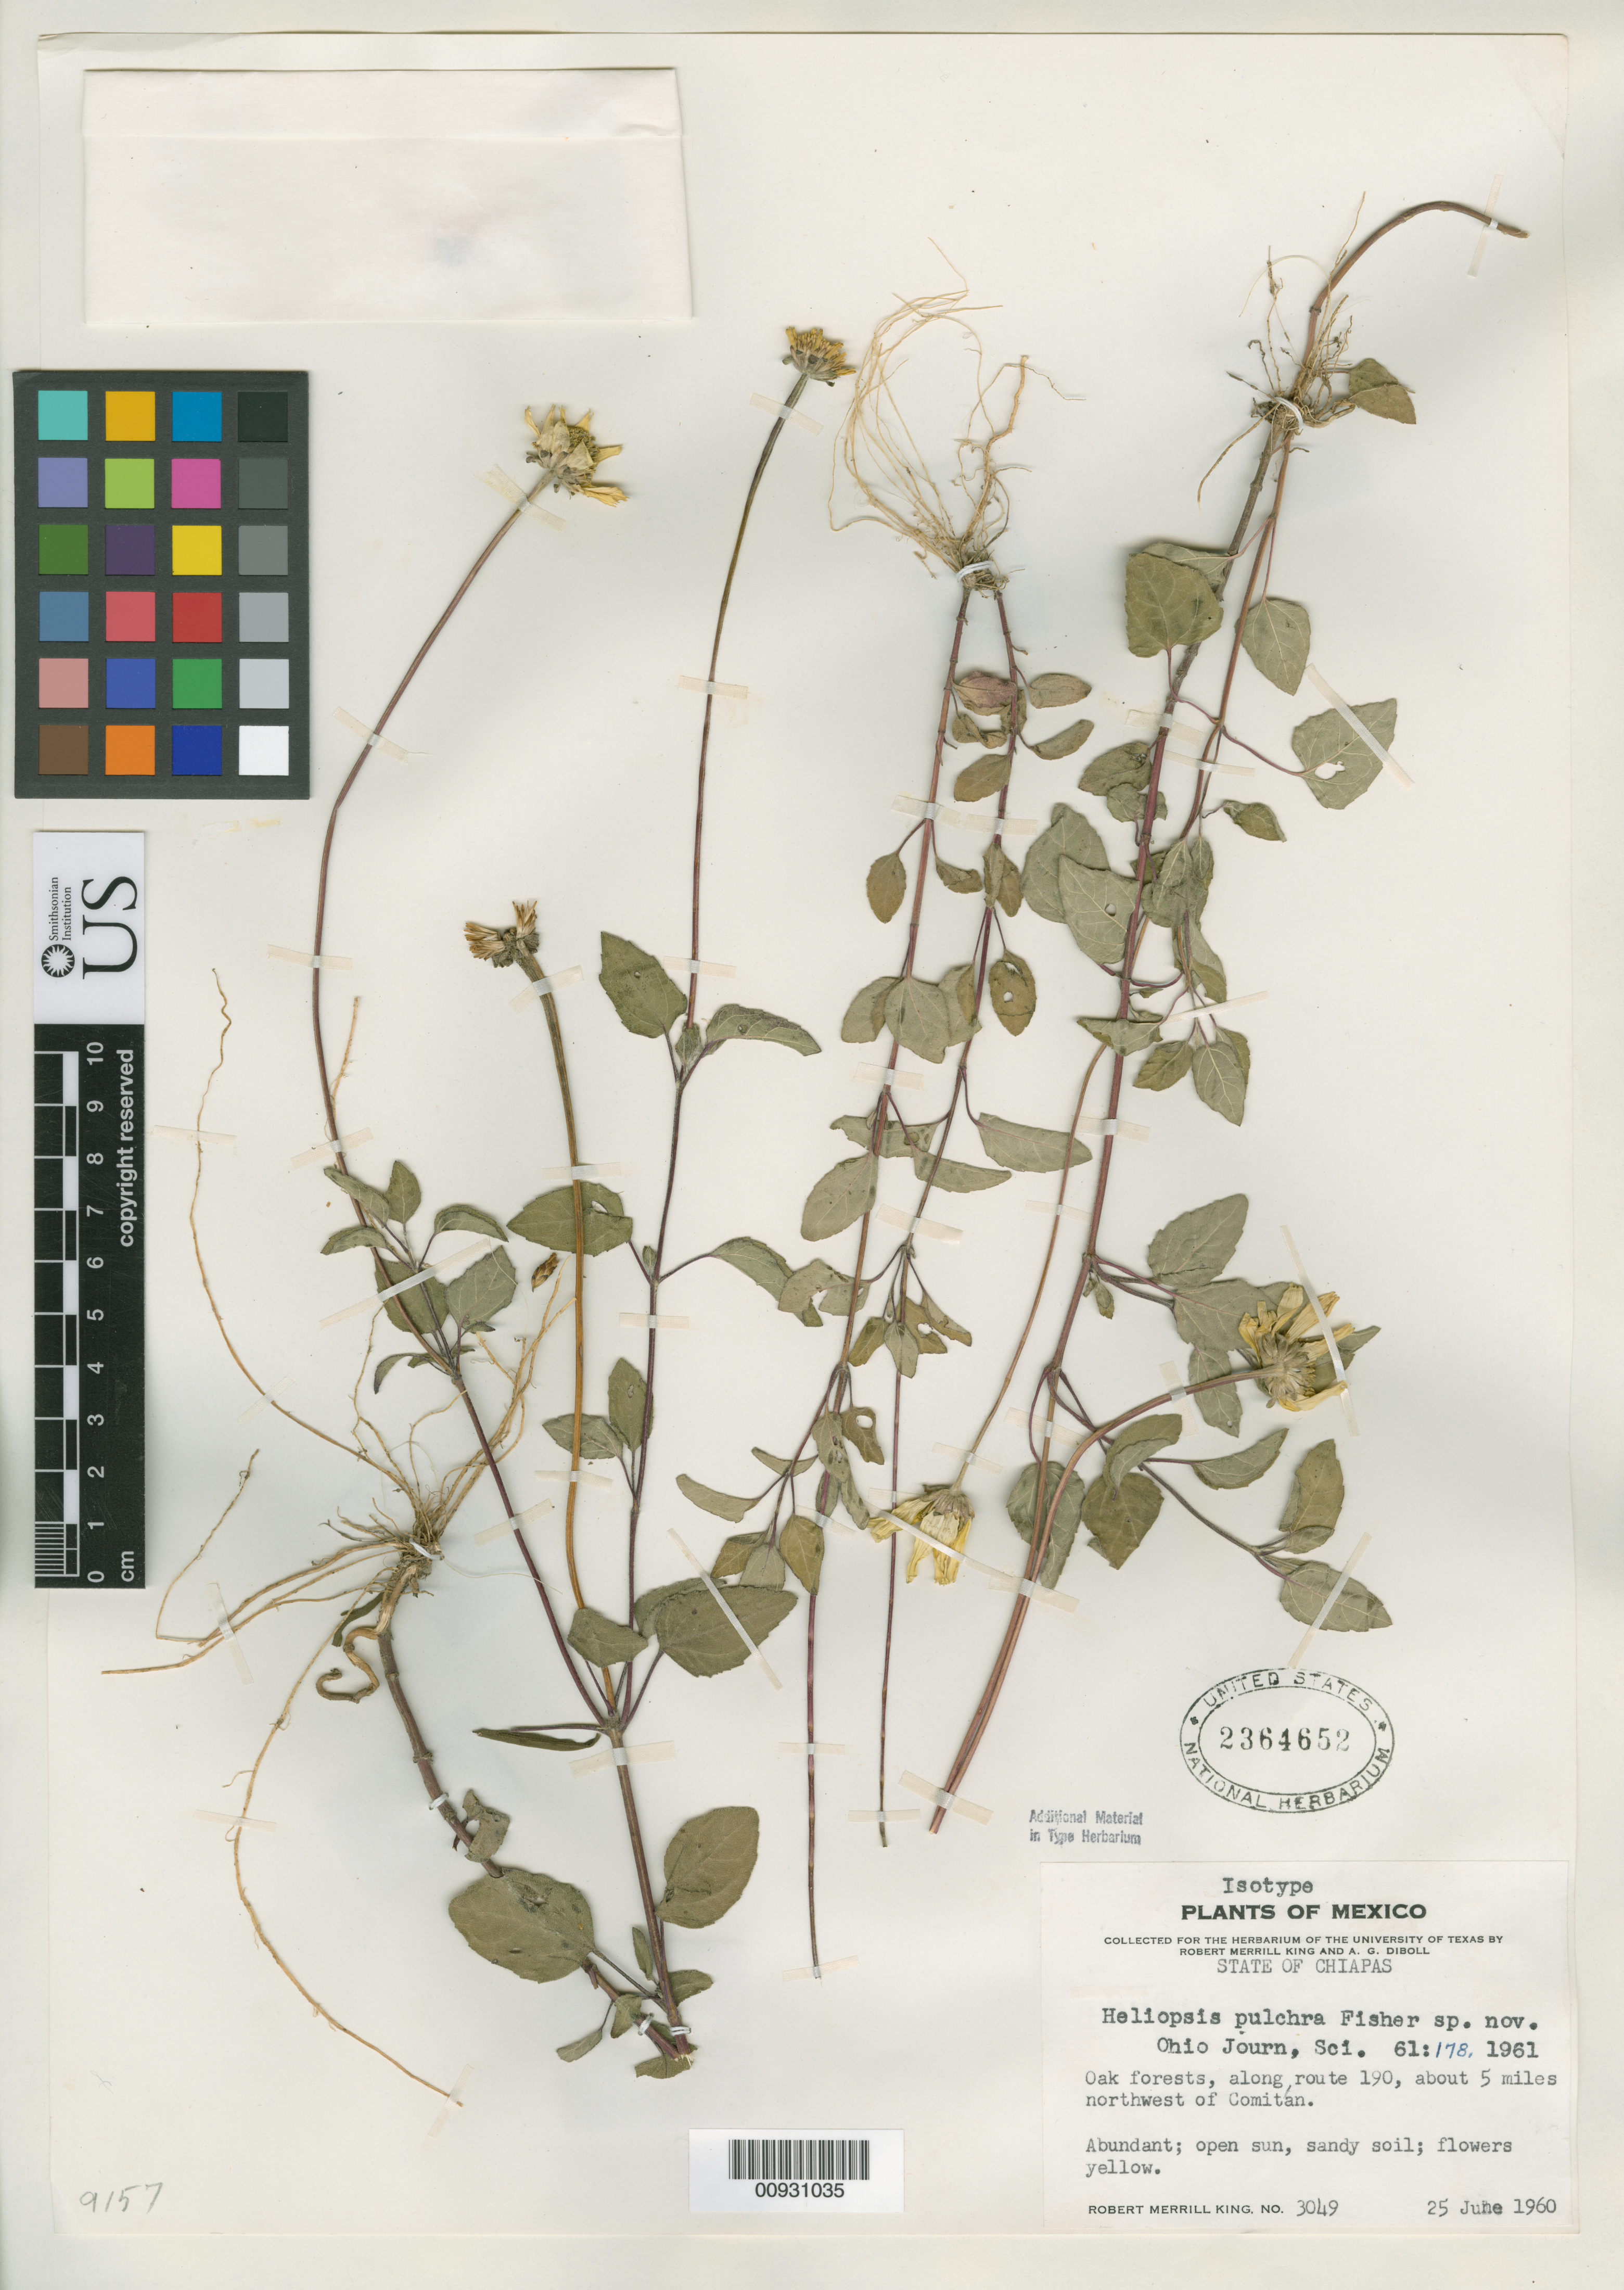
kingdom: Plantae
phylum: Tracheophyta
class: Magnoliopsida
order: Asterales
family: Asteraceae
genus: Heliopsis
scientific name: Heliopsis pulchra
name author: T.R. Fisher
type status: Isotype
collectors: R. M. King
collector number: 3049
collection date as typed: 25 Jun 1960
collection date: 1960-06-25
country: Mexico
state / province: Chiapas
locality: Along route 190, about 5 miles northwest of Comitán.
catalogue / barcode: US 2364652